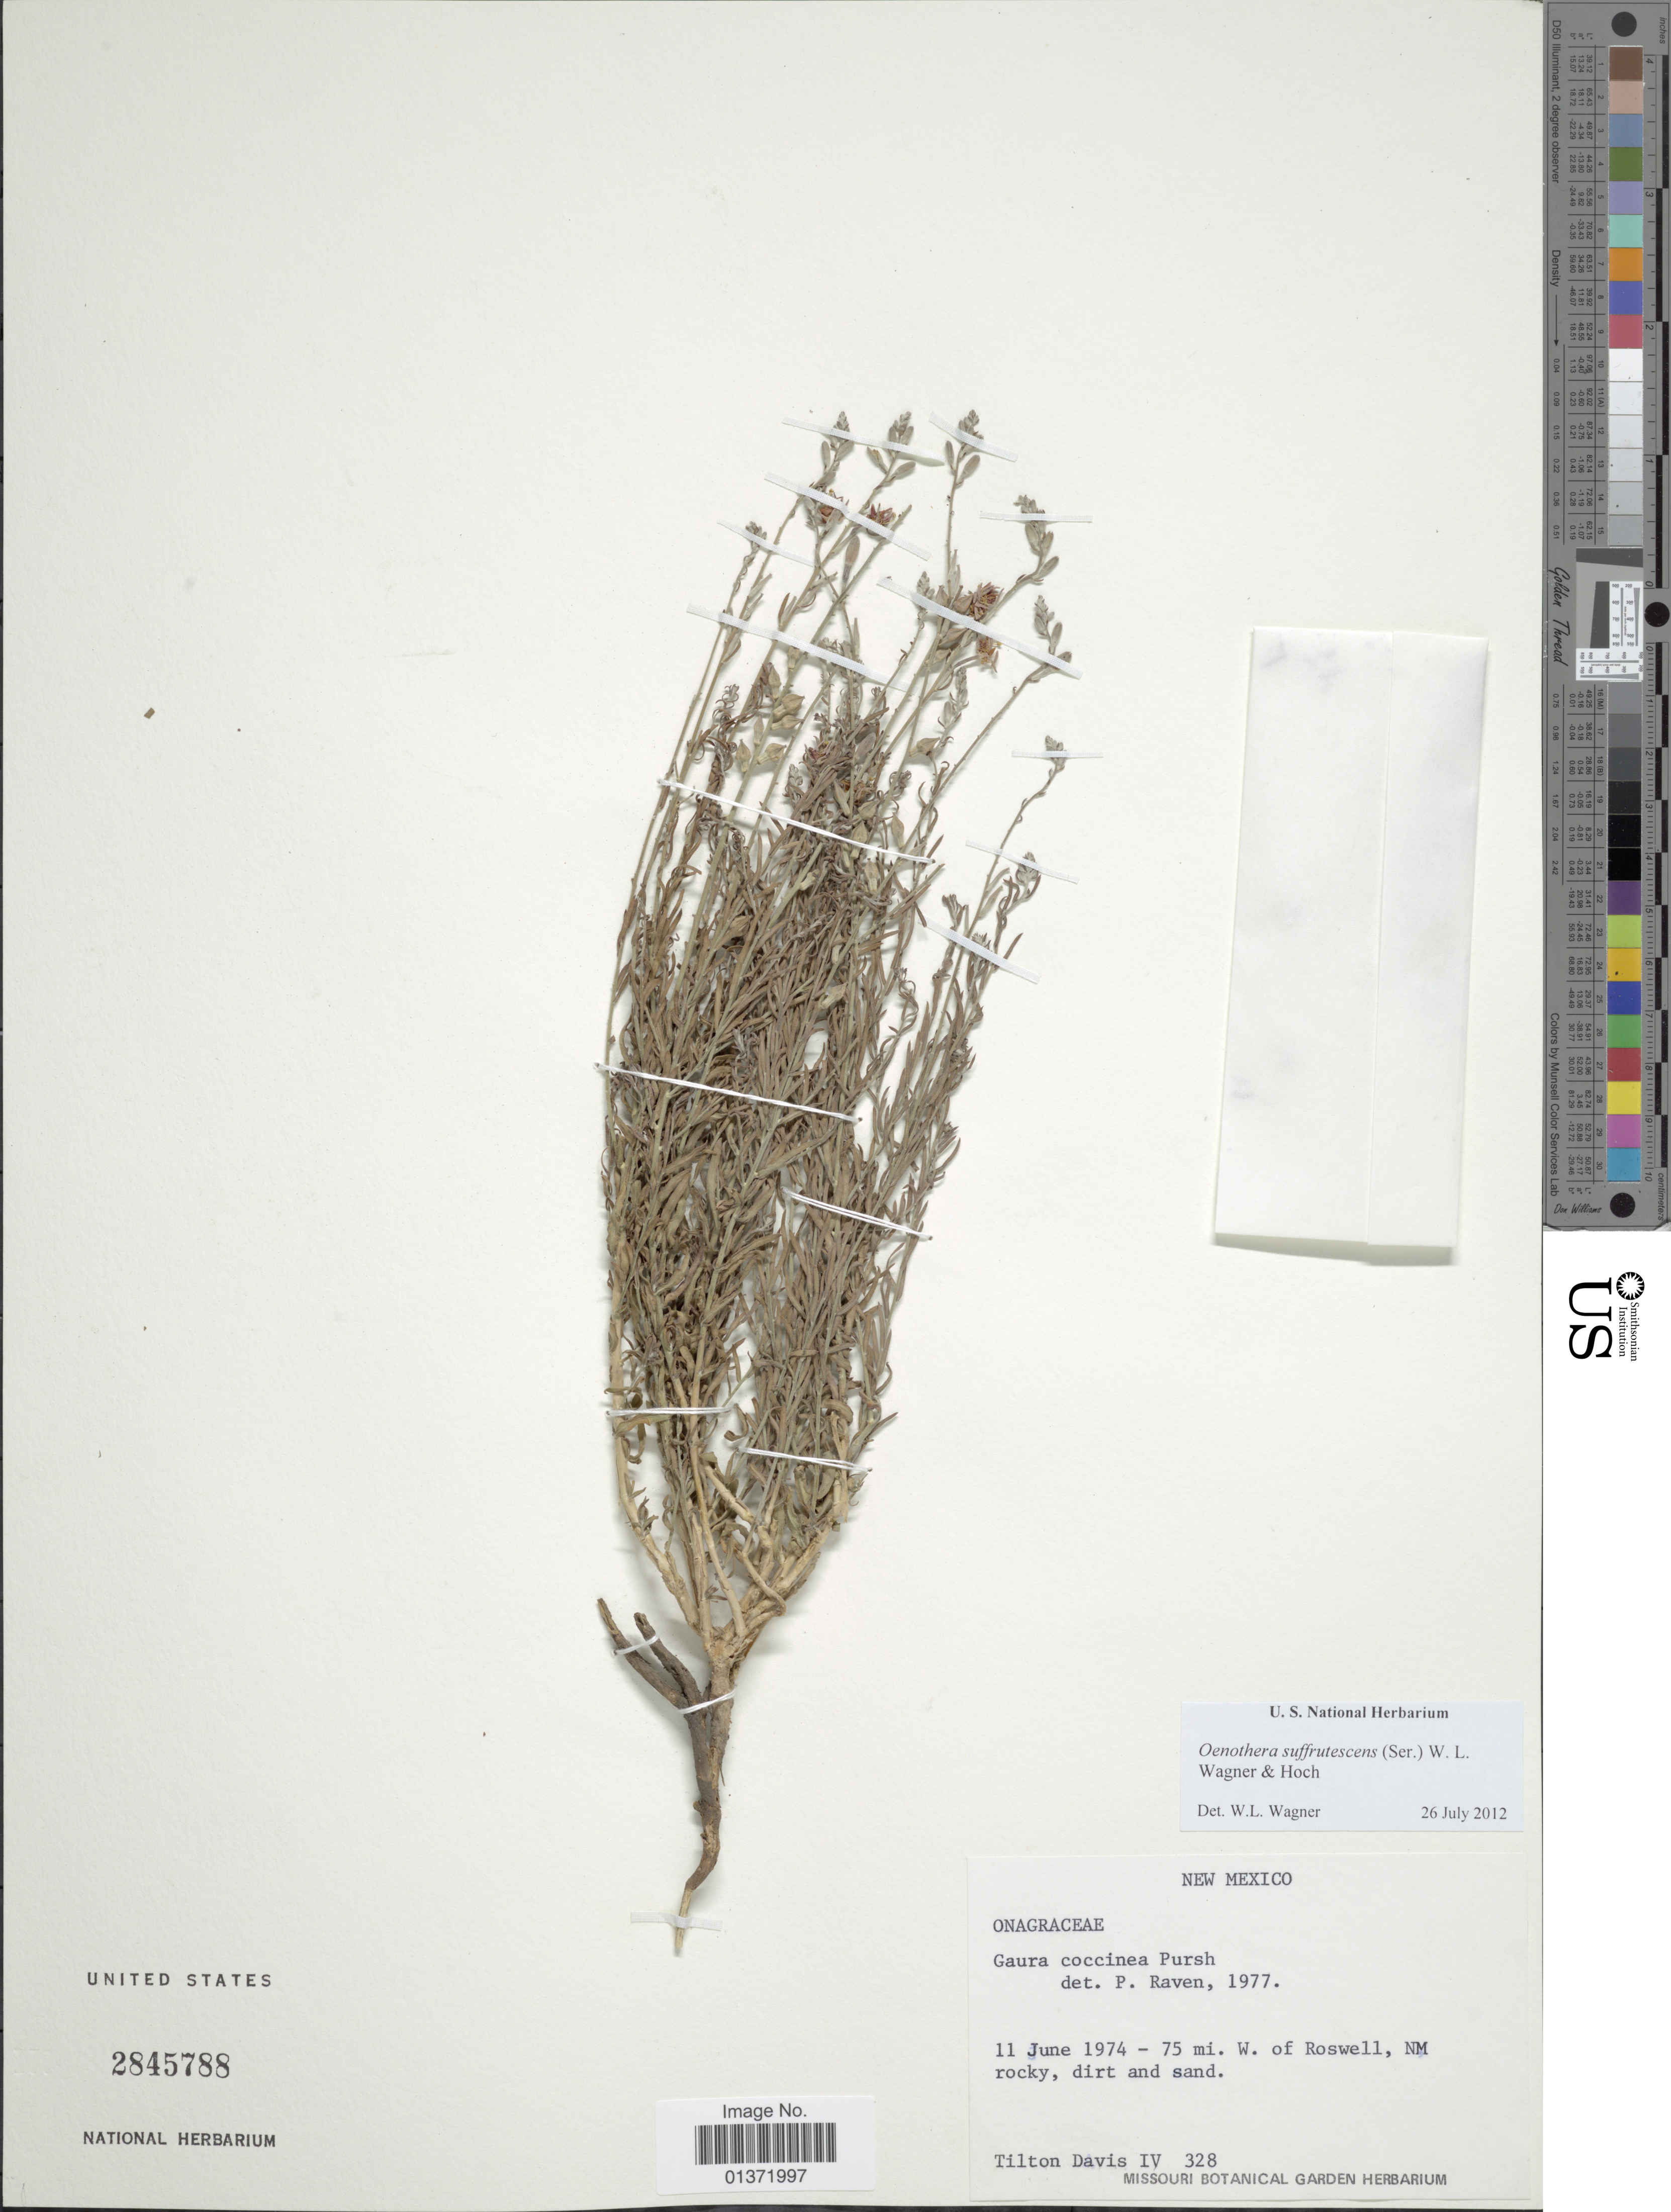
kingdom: Plantae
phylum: Tracheophyta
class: Magnoliopsida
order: Myrtales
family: Onagraceae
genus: Oenothera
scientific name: Oenothera suffrutescens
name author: (Ser.) W.L. Wagner & Hoch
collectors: T. Davis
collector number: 328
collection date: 1974-06-11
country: United States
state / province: New Mexico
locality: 75 mi. W. of Roswell, NM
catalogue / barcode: US 2845788